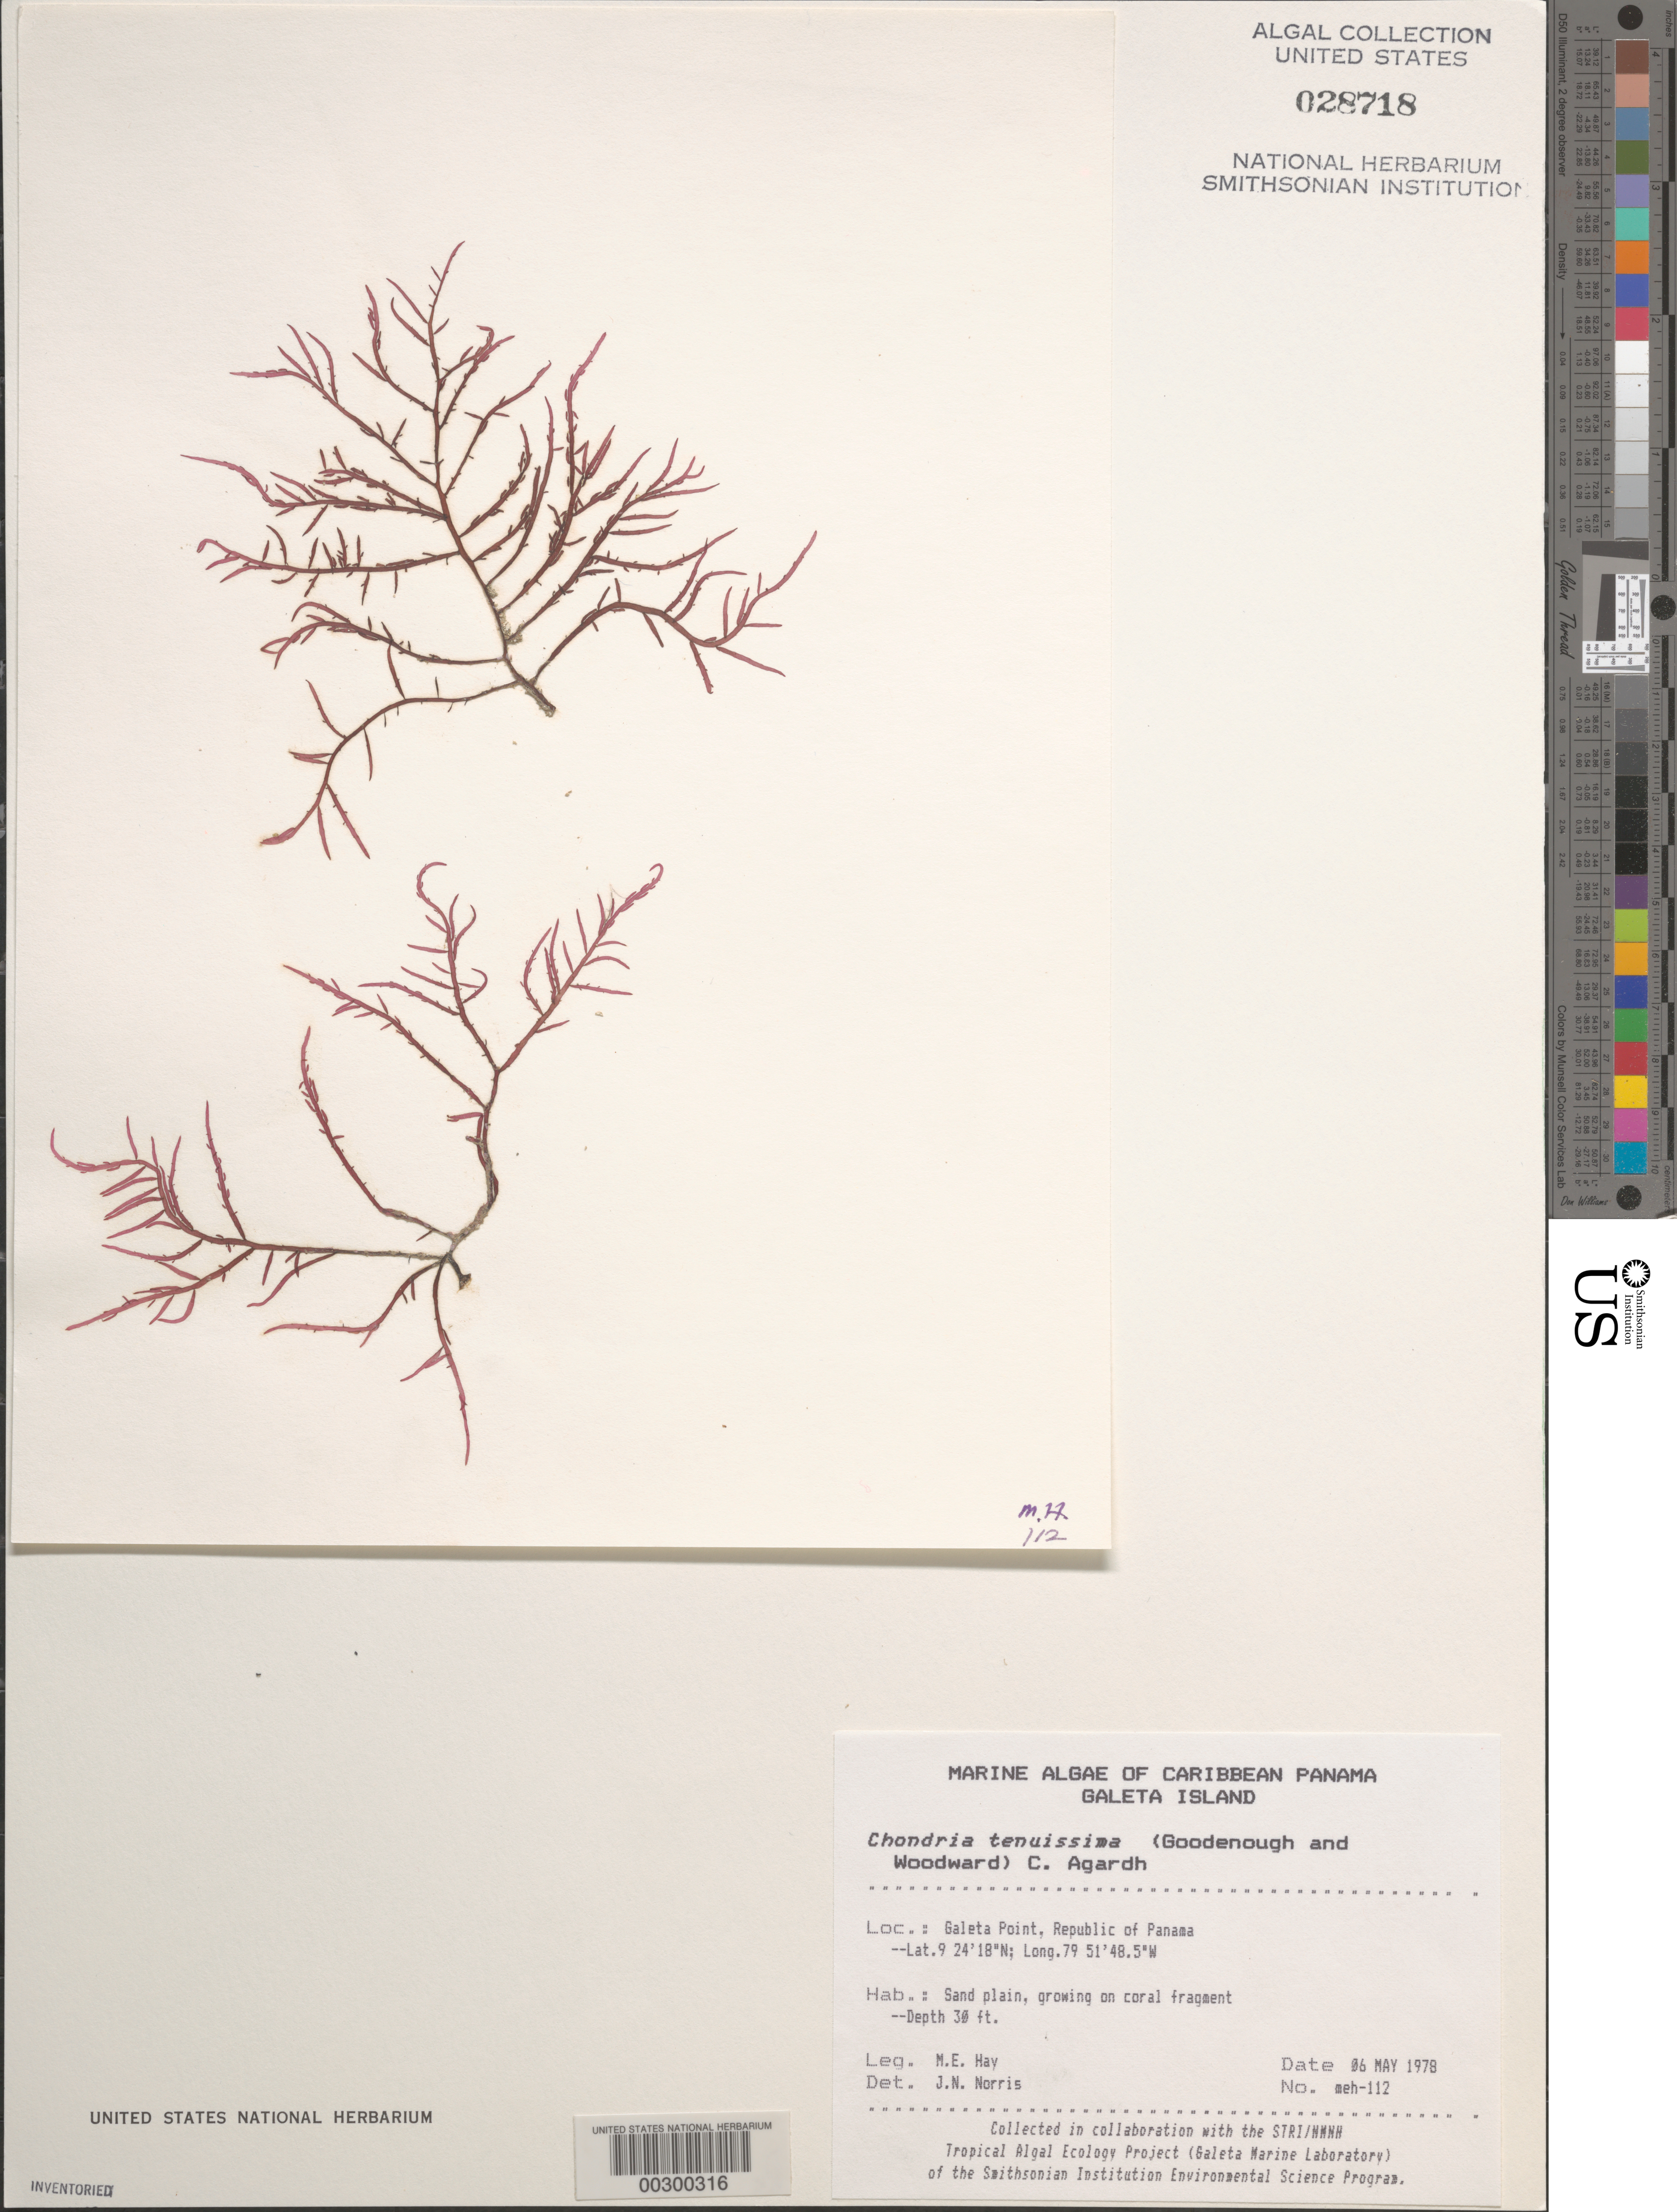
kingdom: Plantae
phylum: Rhodophyta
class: Florideophyceae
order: Ceramiales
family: Rhodomelaceae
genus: Chondria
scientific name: Chondria capillaris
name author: M.J. Wynne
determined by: Algae name updating Project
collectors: M. E. Hay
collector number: MEH-112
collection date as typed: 06 May 1978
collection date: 1978-05-06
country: Panama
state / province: Colón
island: Galeta Island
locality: Galeta Point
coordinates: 9 24' 18" N, 79 51' 48.5" W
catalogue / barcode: US 28718